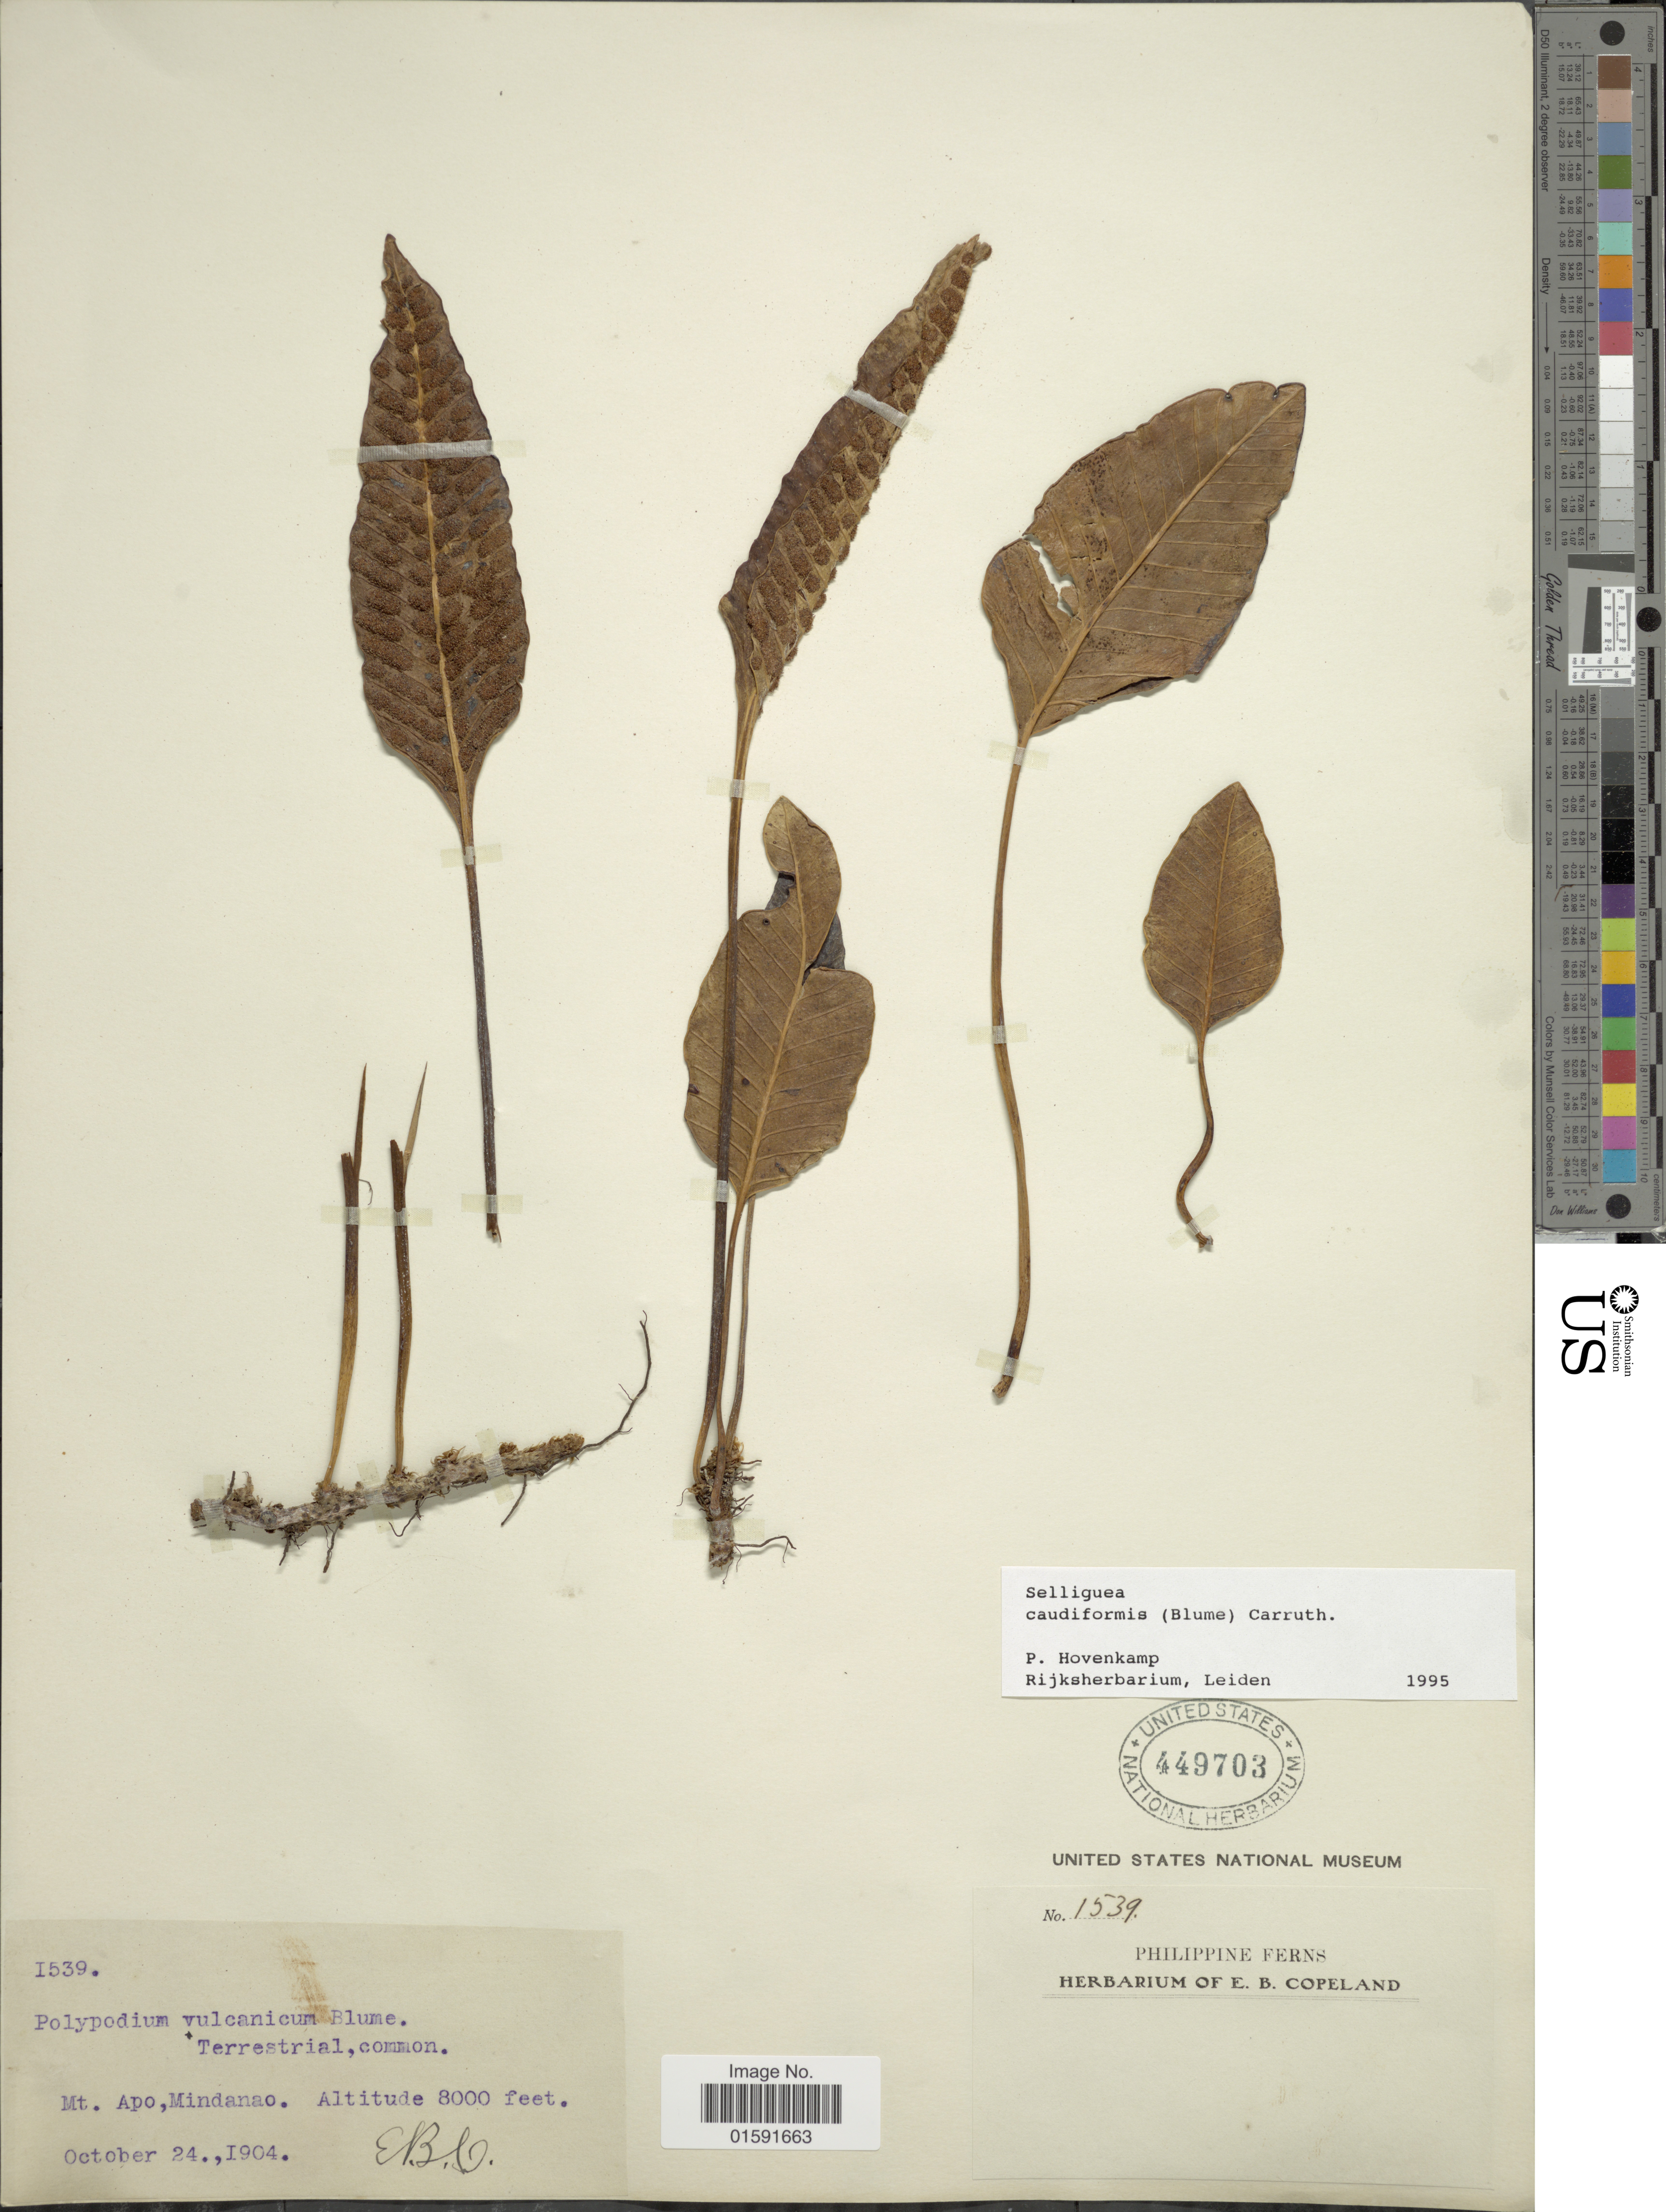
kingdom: Plantae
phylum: Tracheophyta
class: Polypodiopsida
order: Polypodiales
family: Polypodiaceae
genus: Selliguea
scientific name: Selliguea caudiformis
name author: (Blume) J. Sm.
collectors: ex herb. E. B. Copeland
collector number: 1539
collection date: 1904-10-24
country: Philippines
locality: Mt. Apo, Mindanao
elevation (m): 2438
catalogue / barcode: US 449703